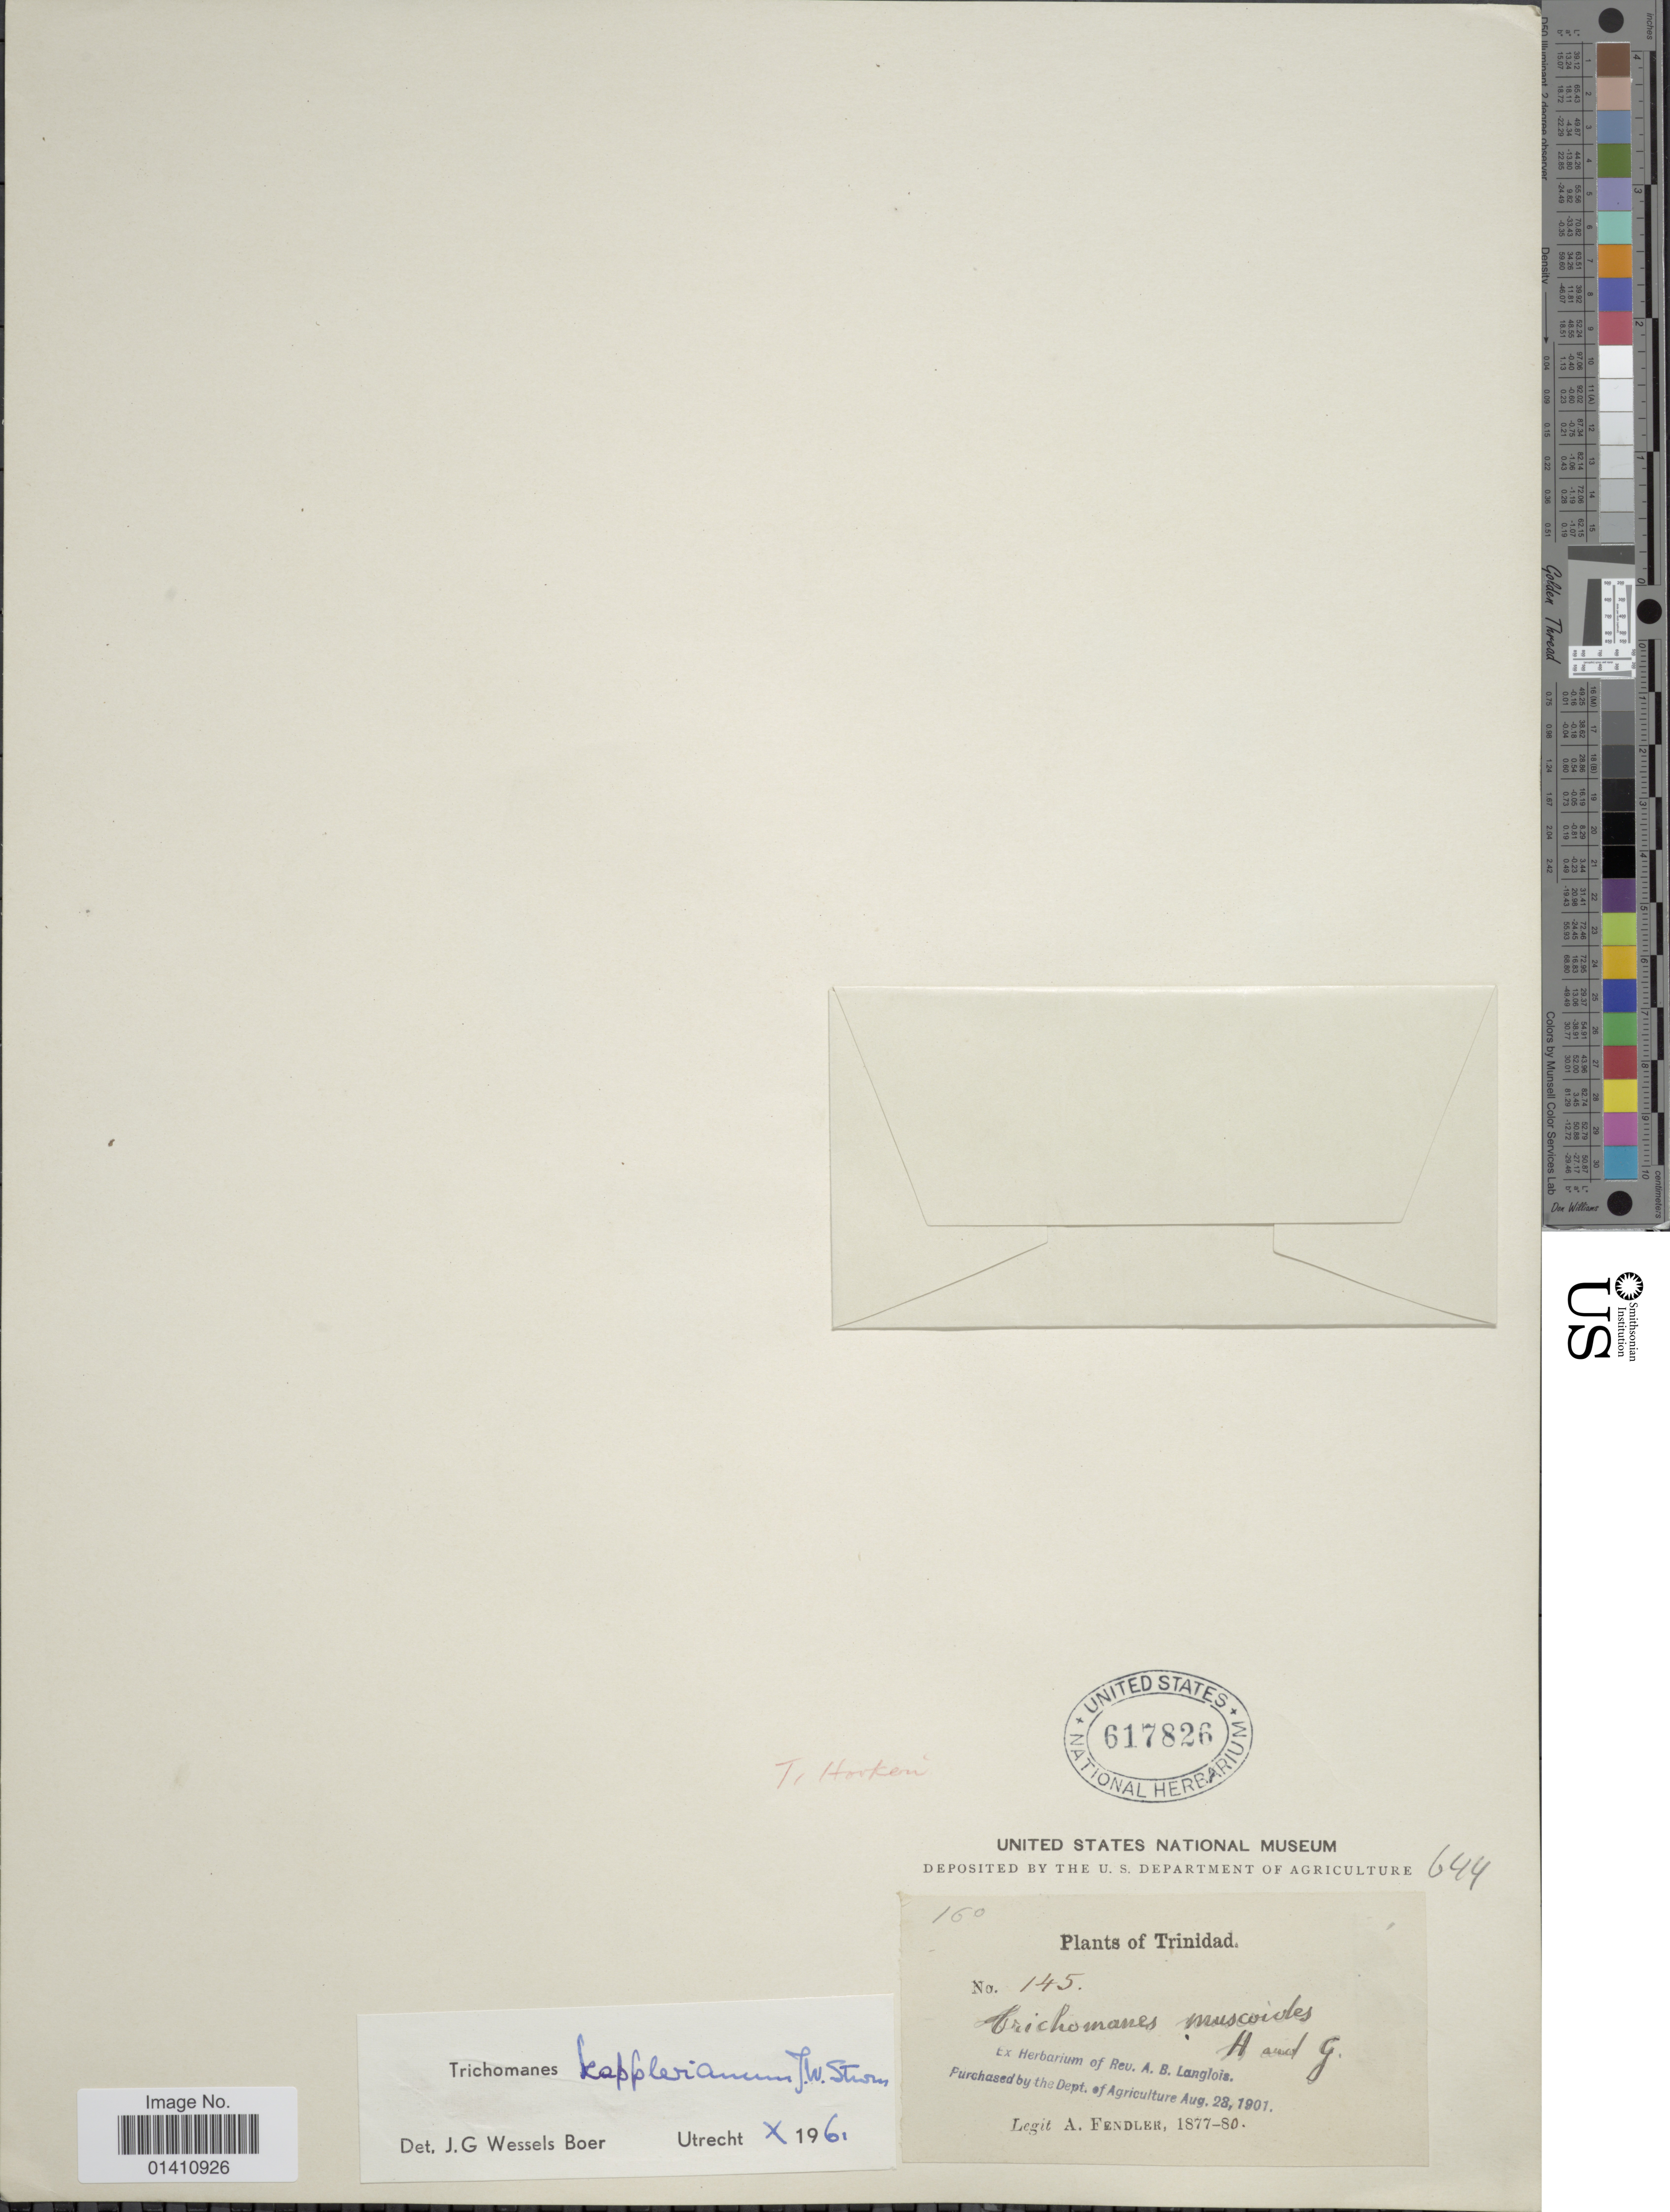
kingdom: Plantae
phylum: Tracheophyta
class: Polypodiopsida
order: Hymenophyllales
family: Hymenophyllaceae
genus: Didymoglossum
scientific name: Didymoglossum kapplerianum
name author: (Sturm) Ebihara & Dubuisson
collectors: A. Fendler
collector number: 145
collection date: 1877/1880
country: Trinidad and Tobago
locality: Trinidad.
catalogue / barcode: US 617826